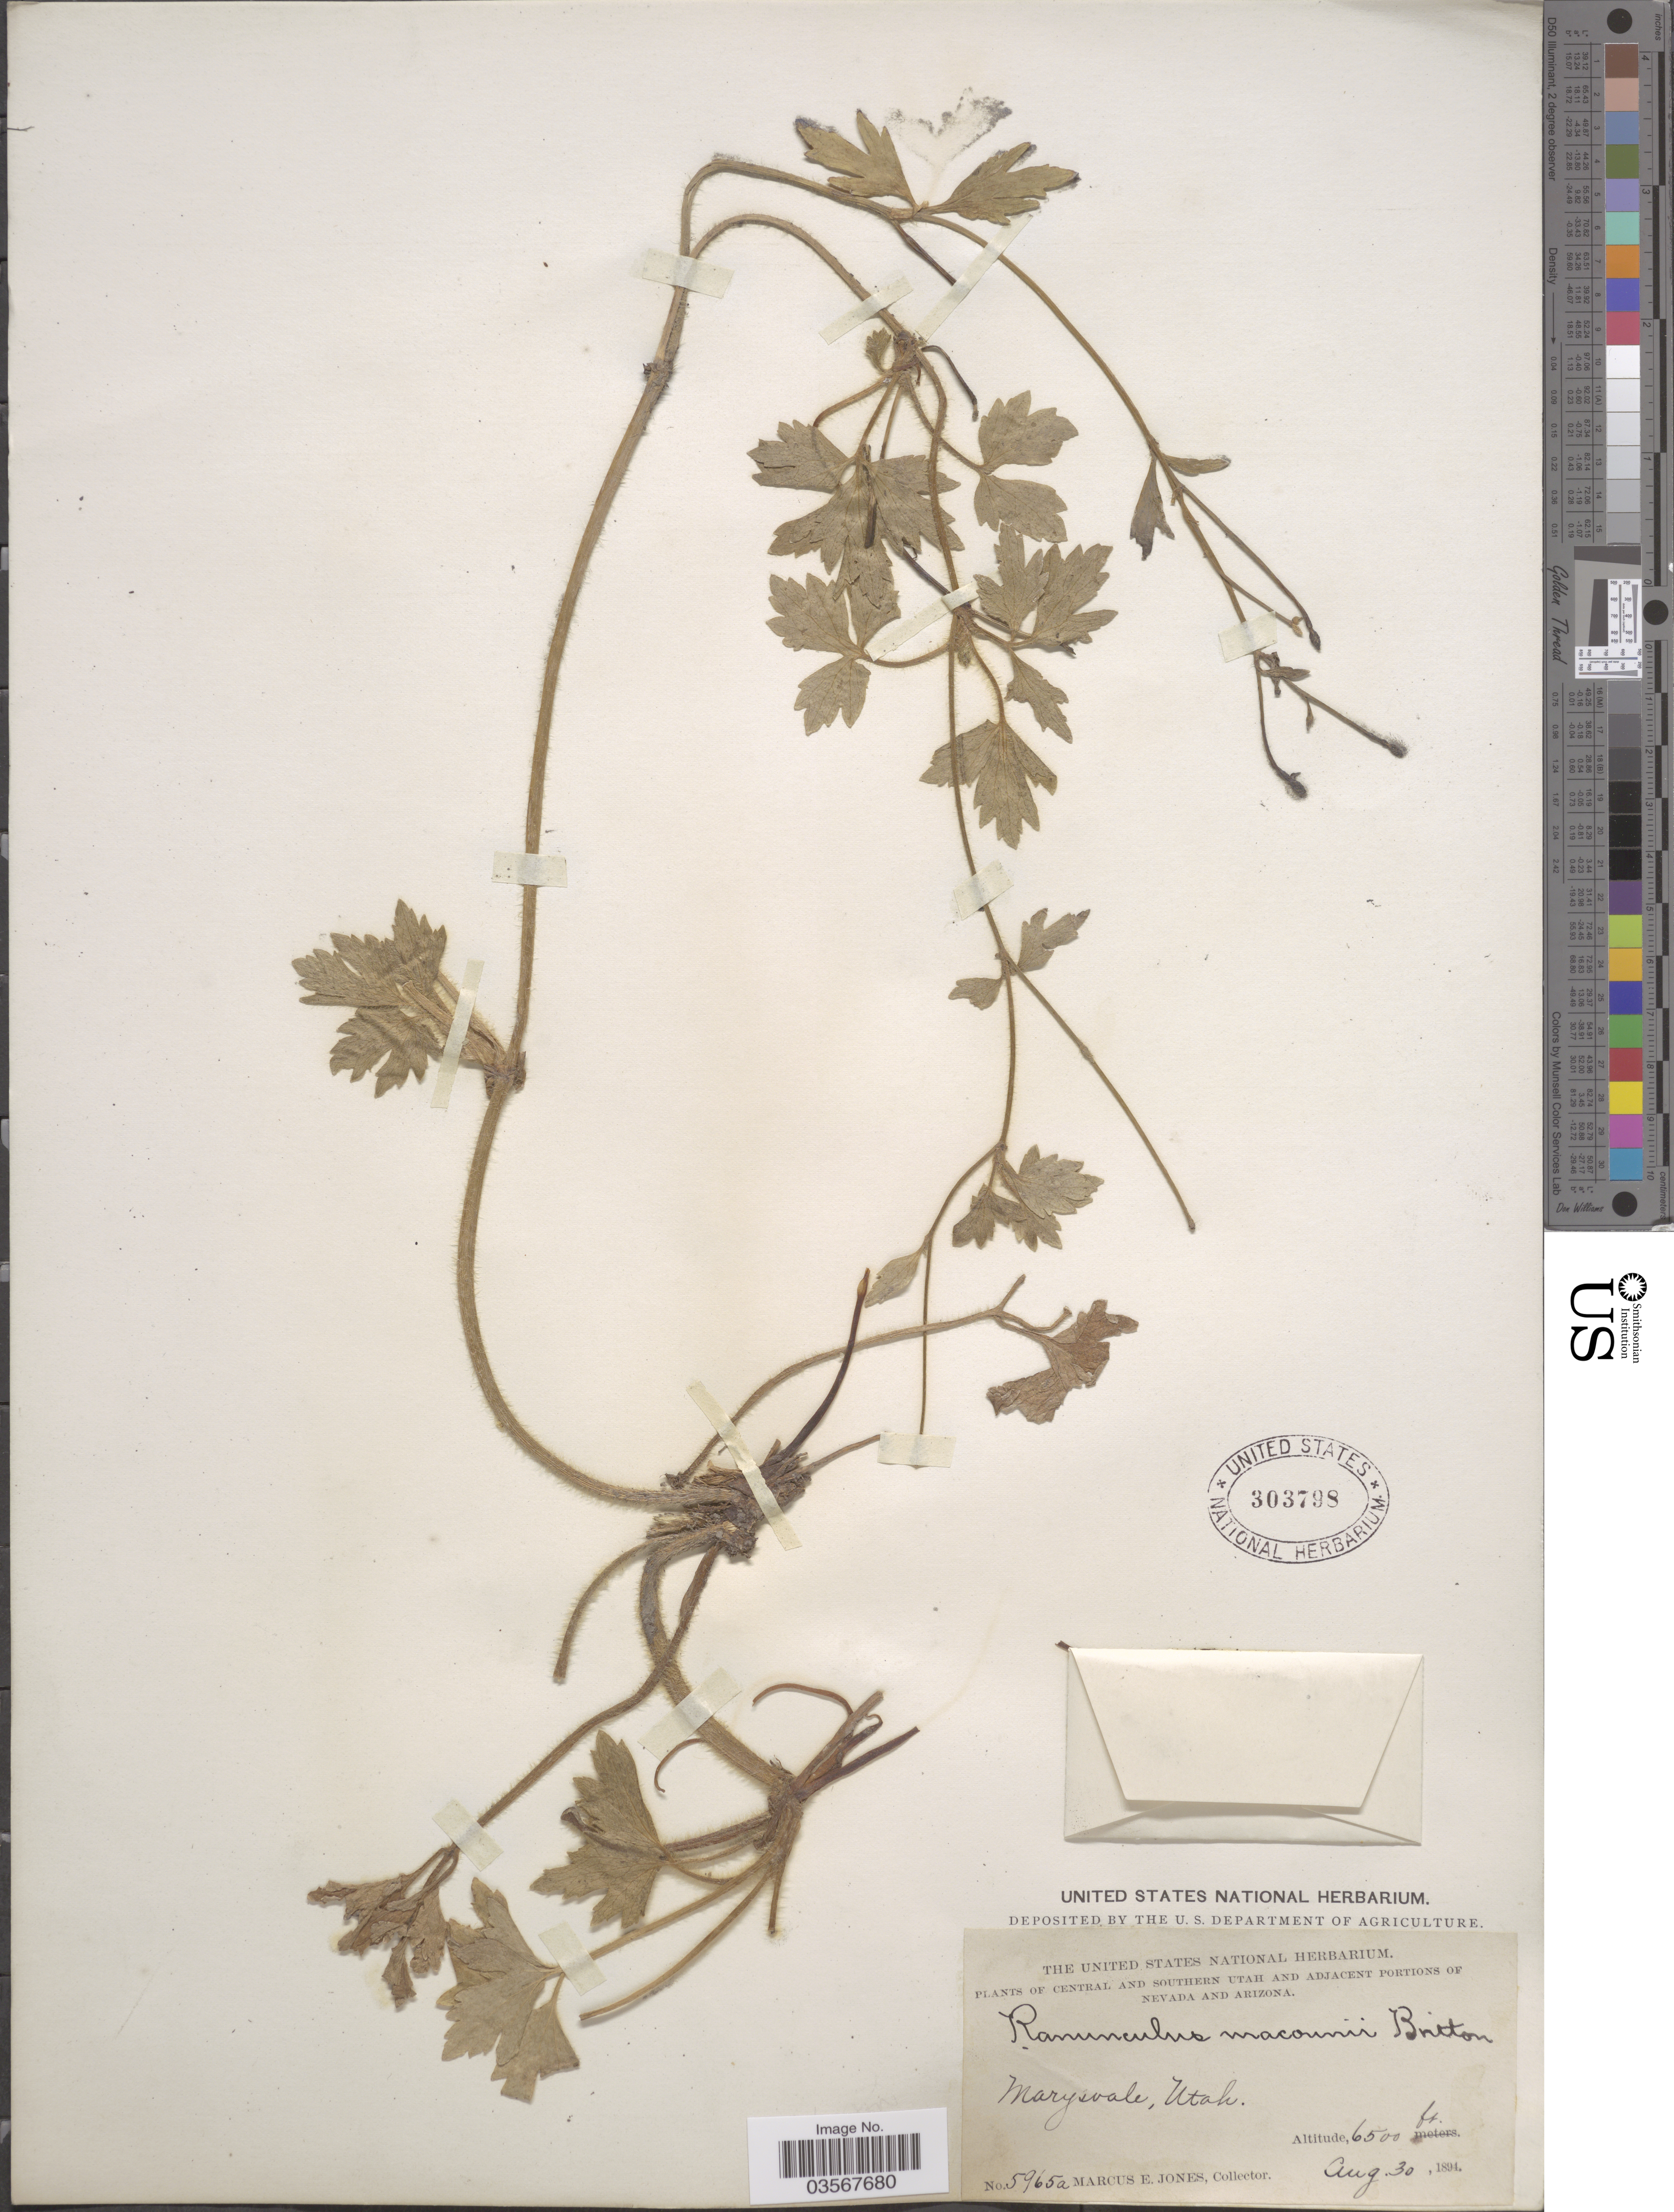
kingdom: Plantae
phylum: Tracheophyta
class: Magnoliopsida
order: Ranunculales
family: Ranunculaceae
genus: Ranunculus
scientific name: Ranunculus macounii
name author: Britton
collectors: M. E. Jones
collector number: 5965a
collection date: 1894-08-30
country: United States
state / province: Utah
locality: Central and Southern Utah. Marysvale.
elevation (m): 1981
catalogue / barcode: US 303798